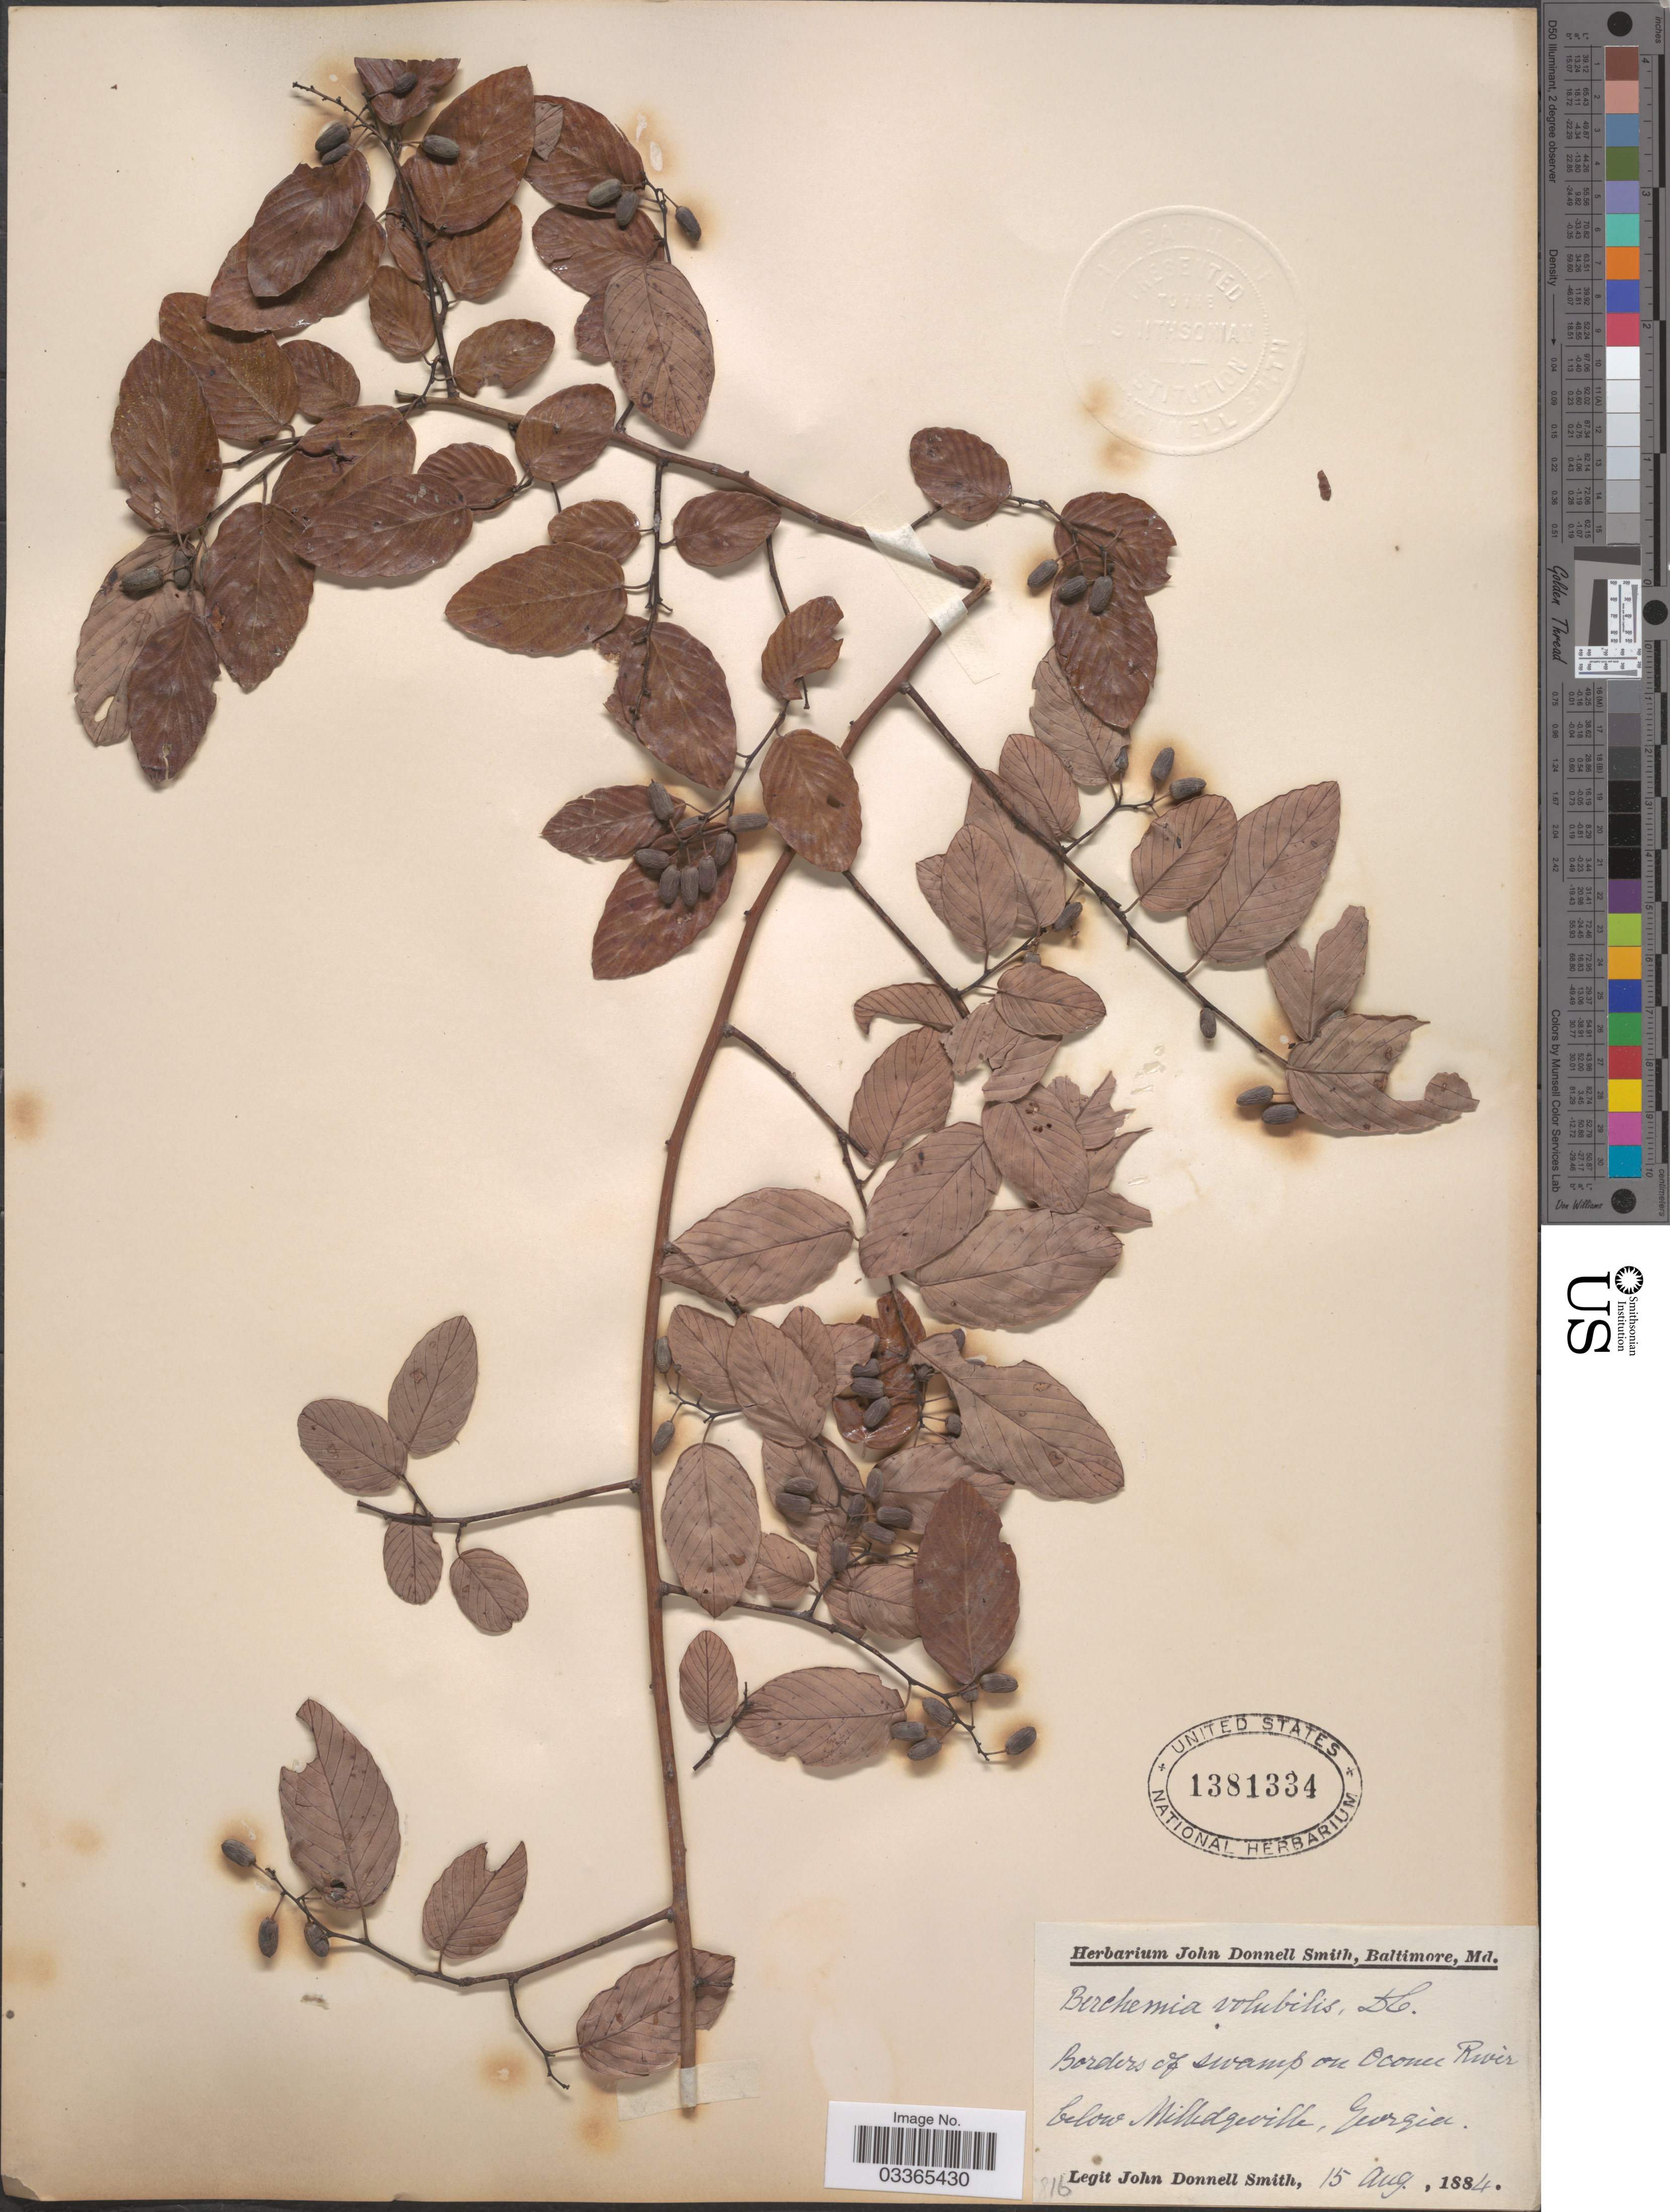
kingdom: Plantae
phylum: Tracheophyta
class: Magnoliopsida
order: Rosales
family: Rhamnaceae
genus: Berchemia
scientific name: Berchemia scandens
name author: (Hill) K. Koch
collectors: J. Donnell Smith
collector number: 816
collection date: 1884-08-15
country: United States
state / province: Georgia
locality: Borders of swamp on Oconee River below Milledgeville.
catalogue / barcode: US 1381334